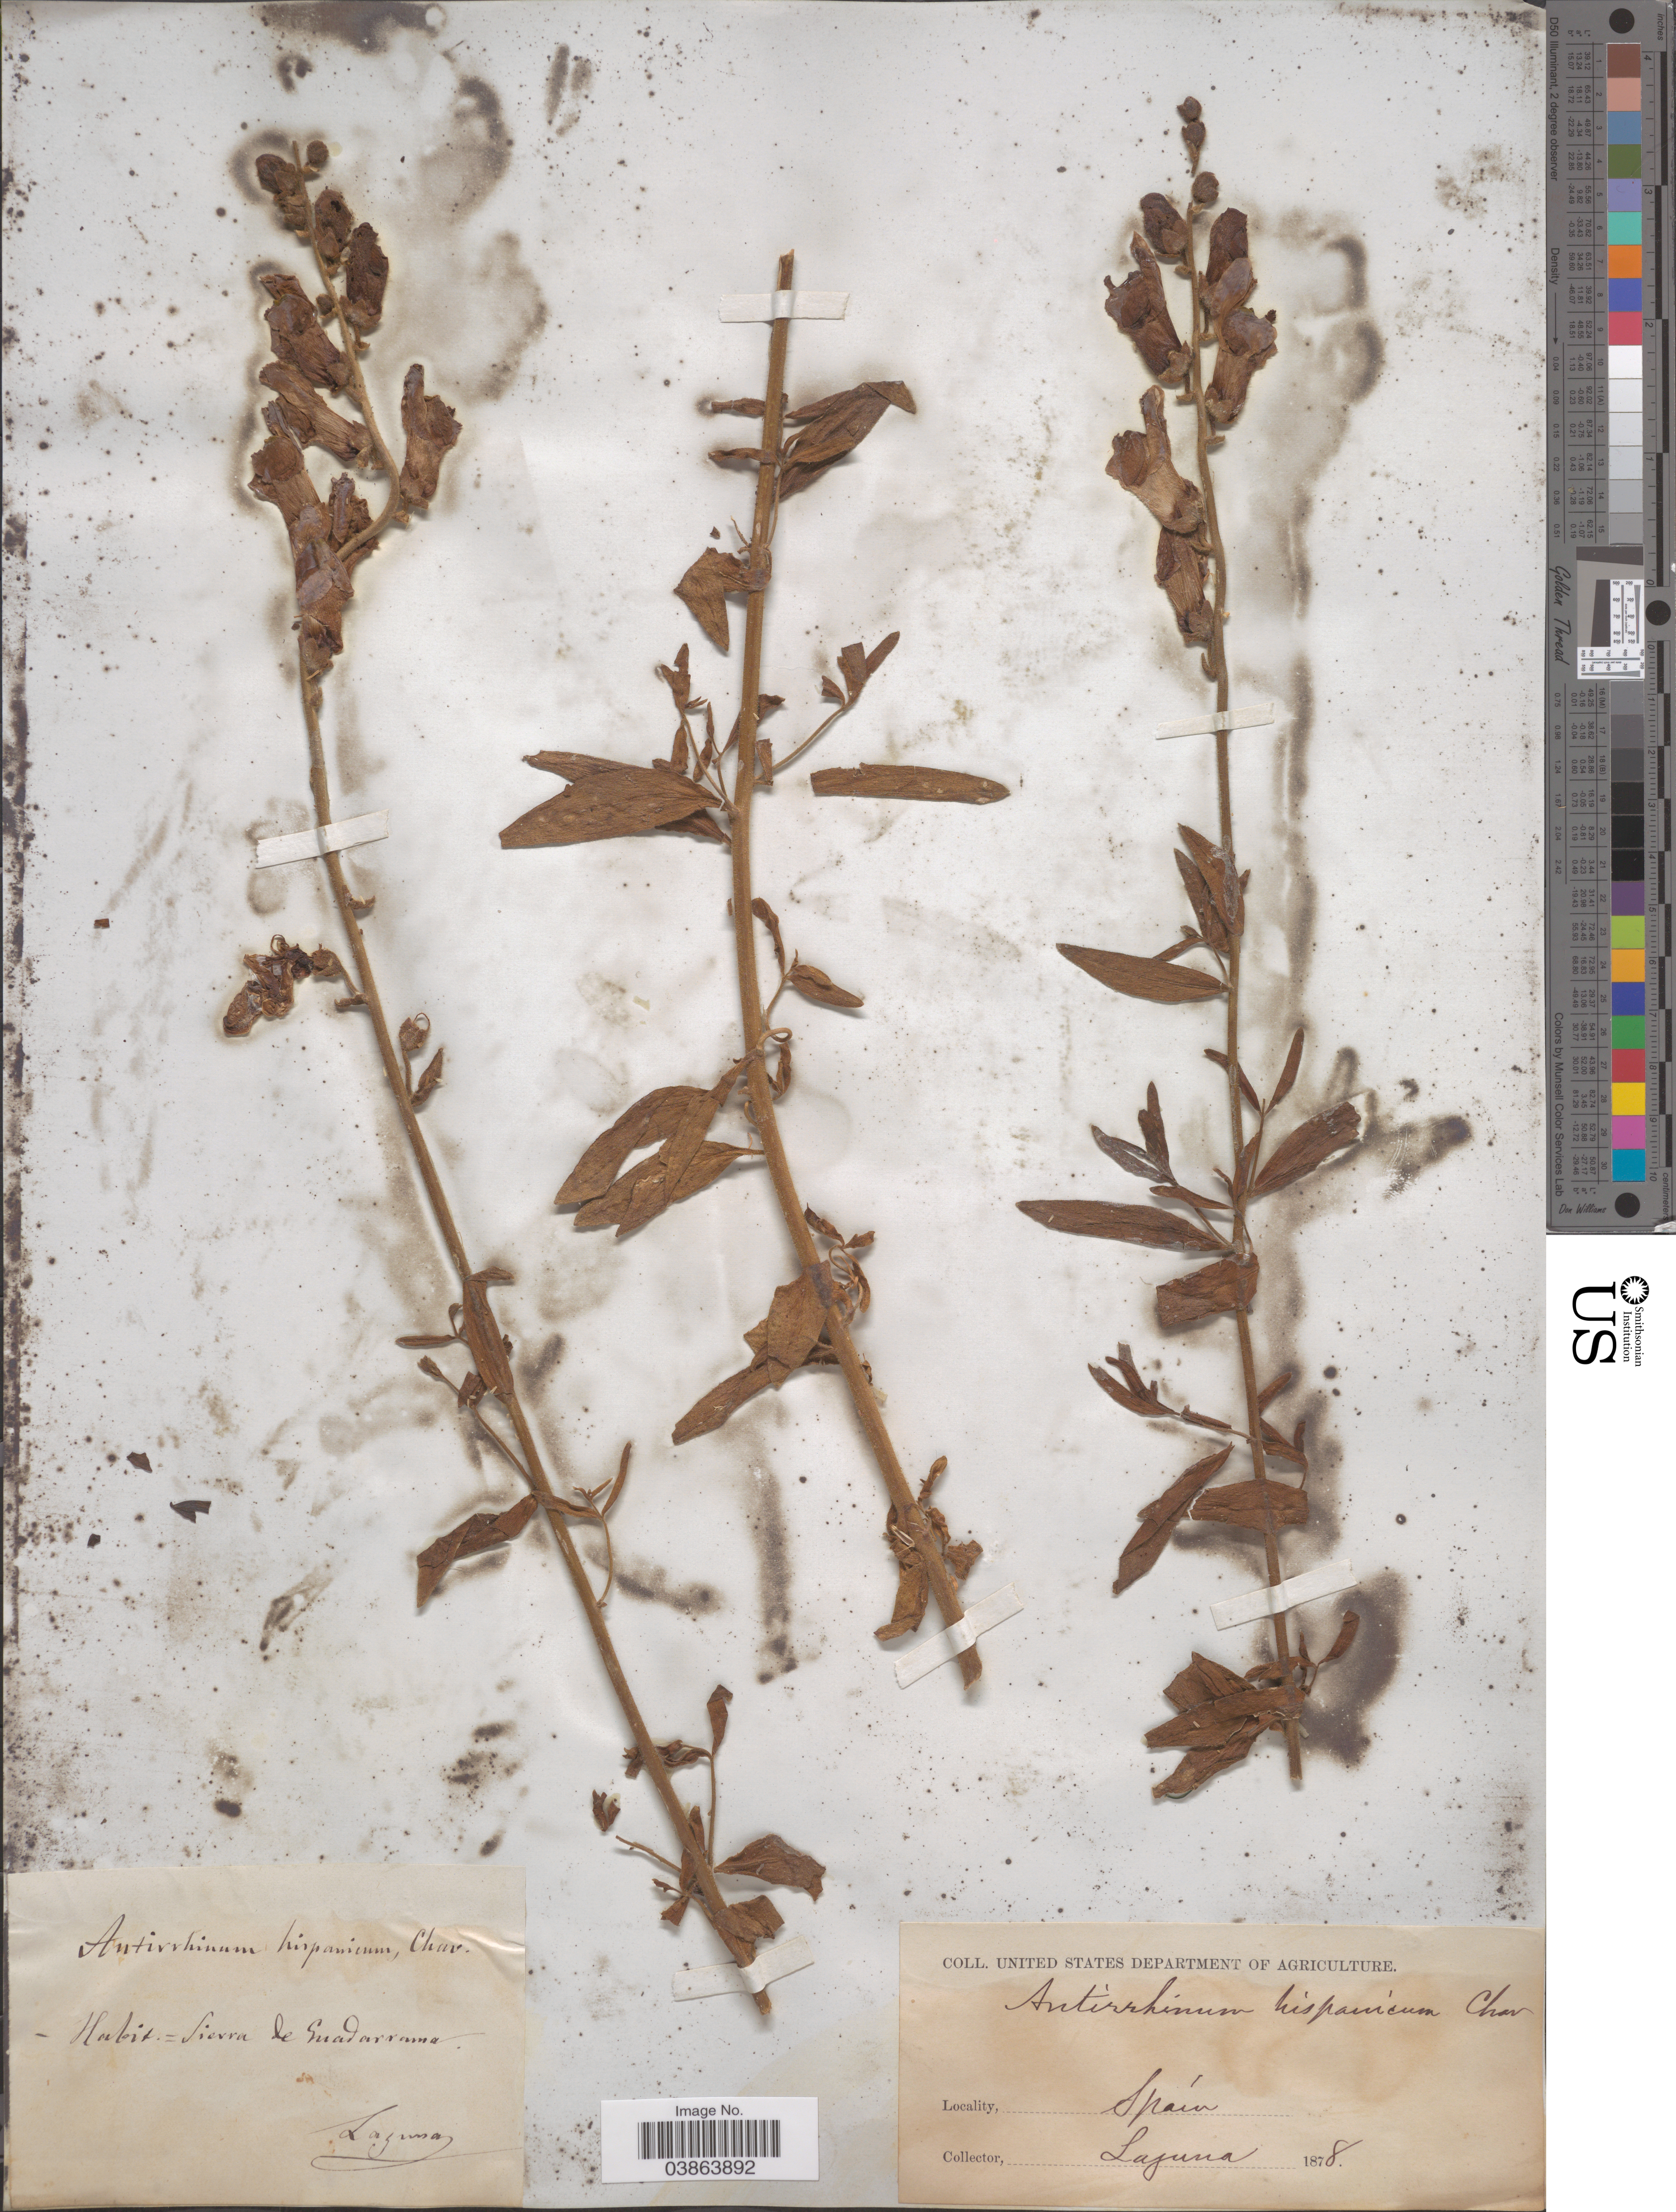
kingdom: Plantae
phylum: Tracheophyta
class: Magnoliopsida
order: Lamiales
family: Plantaginaceae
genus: Antirrhinum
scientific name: Antirrhinum hispanicum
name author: Chav.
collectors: -. Laguna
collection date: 1878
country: Spain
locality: Sierra de Guadarrama.